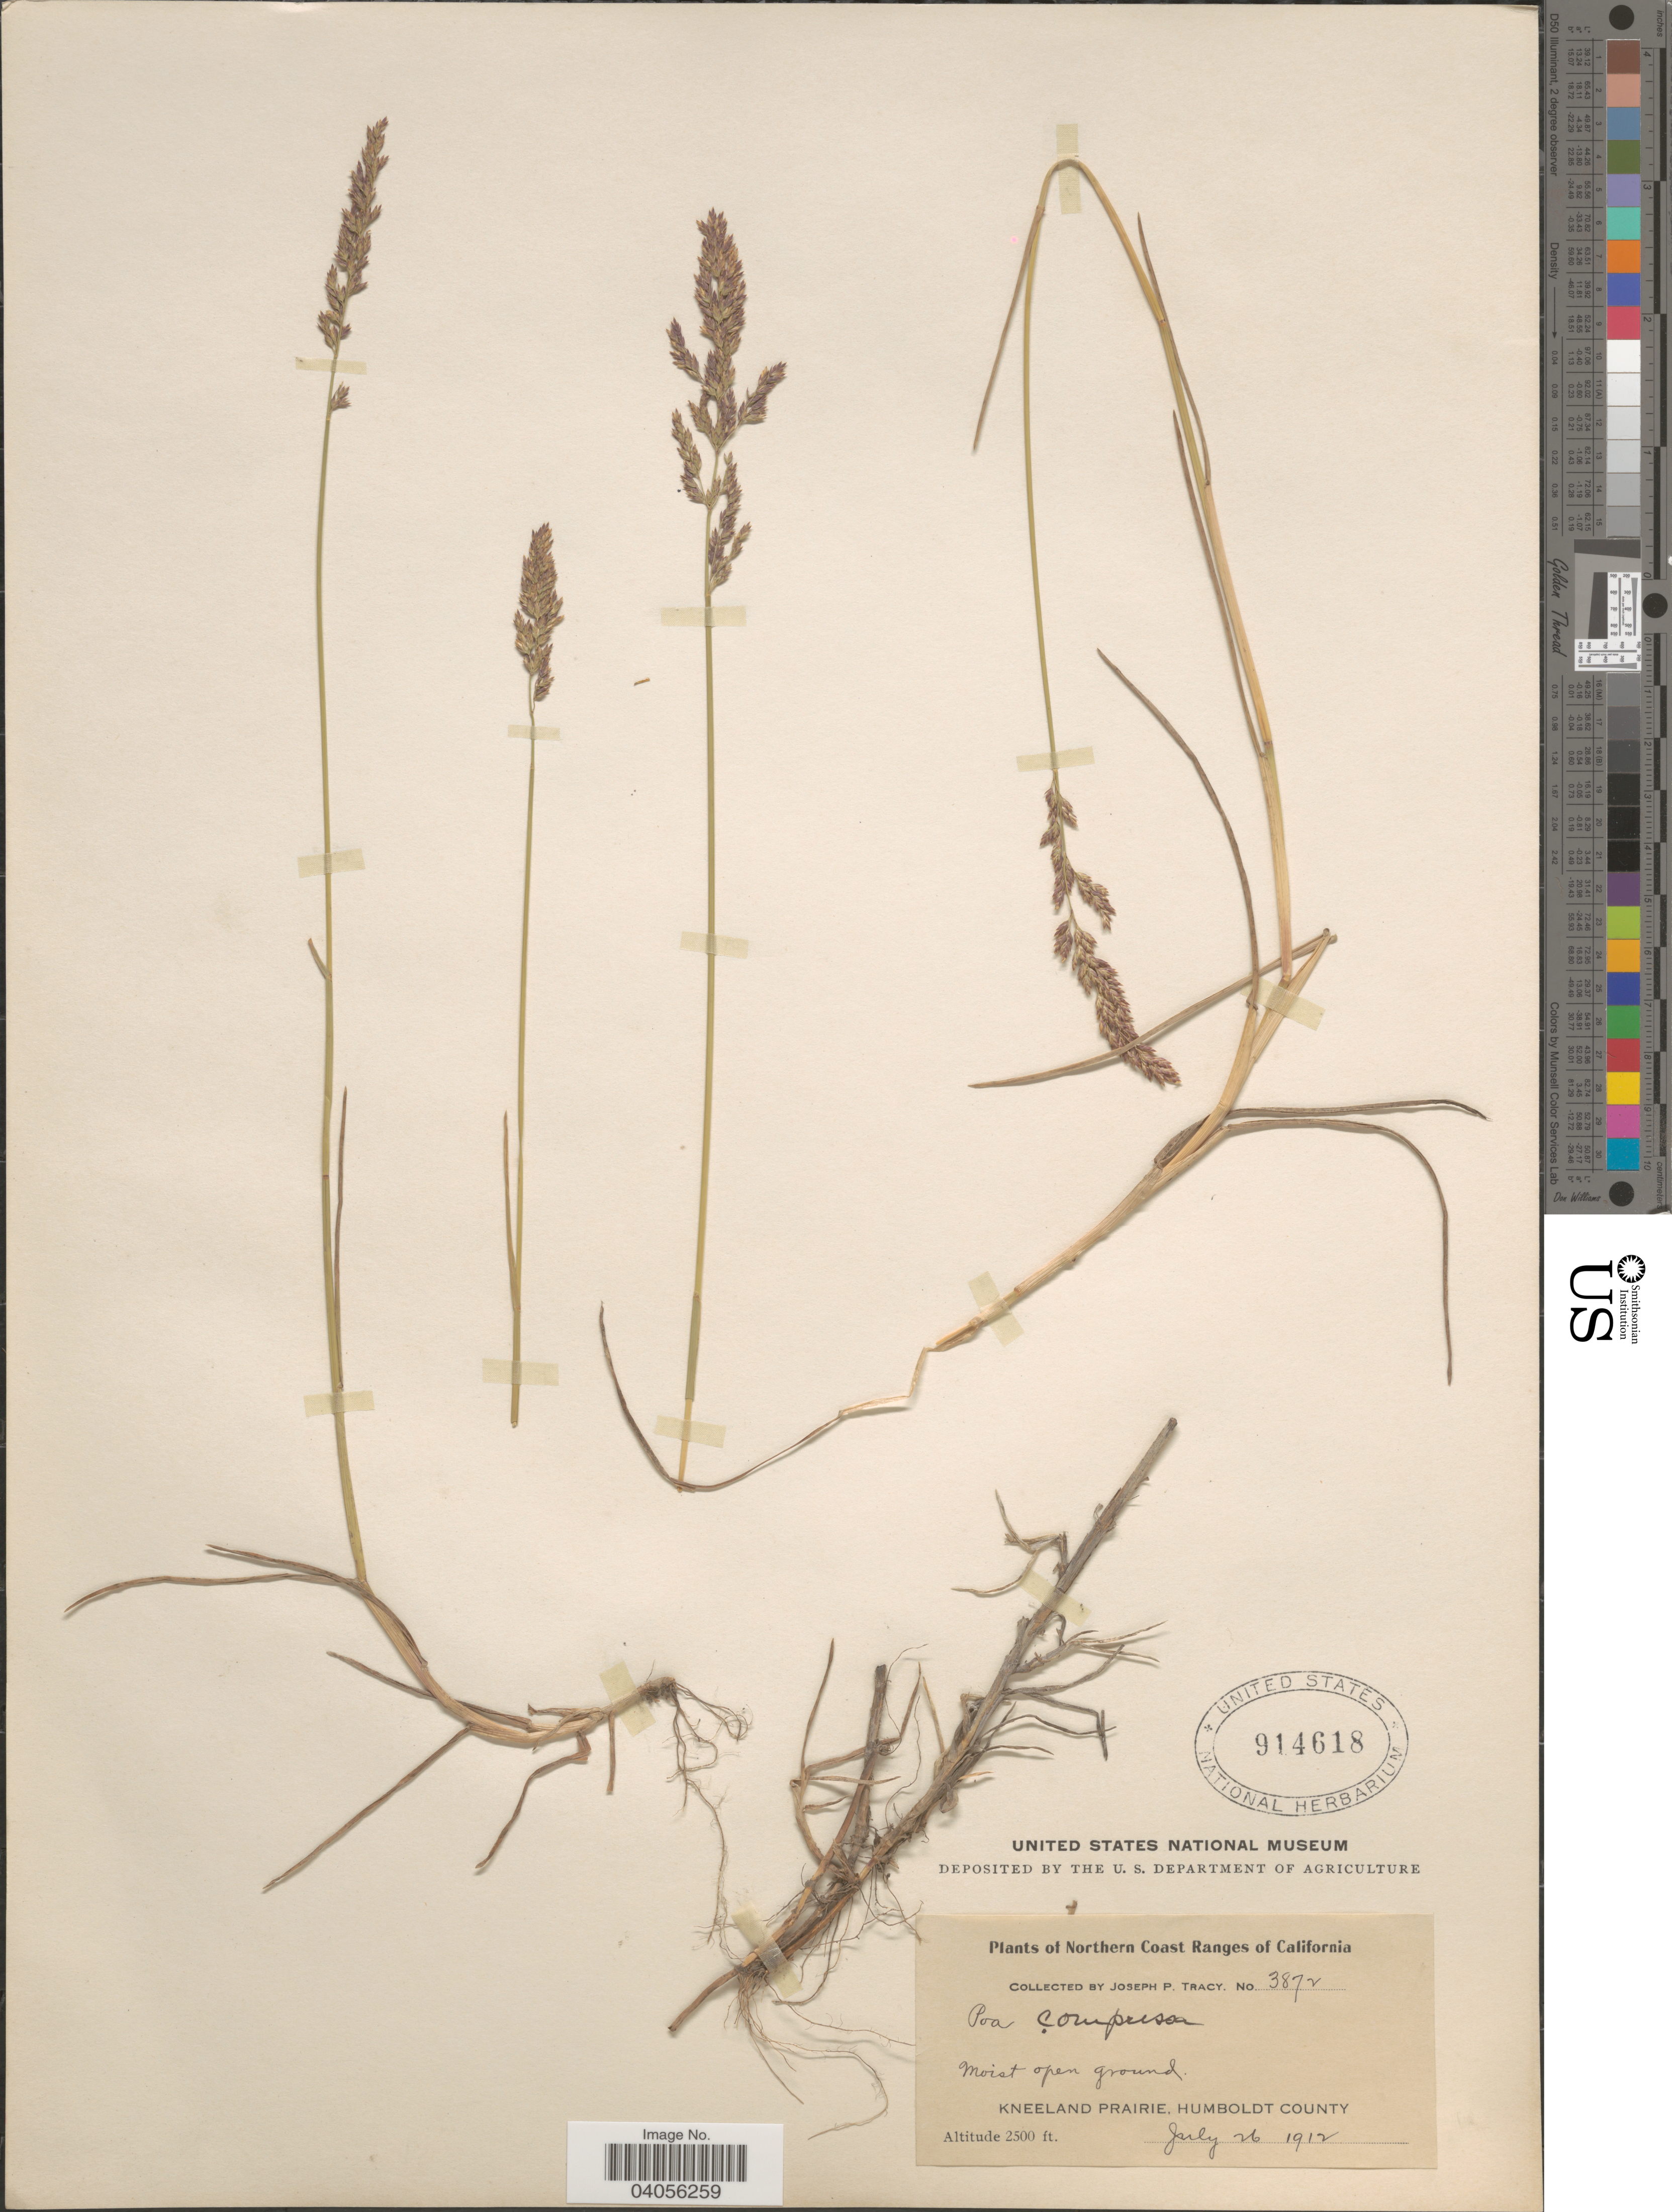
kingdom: Plantae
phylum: Tracheophyta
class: Liliopsida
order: Poales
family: Poaceae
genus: Poa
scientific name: Poa compressa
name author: L.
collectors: J. Tracy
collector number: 3872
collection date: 1912-07-26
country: United States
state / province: California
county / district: Humboldt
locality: Northern Coast Ranges of California. Kneeland Prairie, Humboldt County.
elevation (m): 762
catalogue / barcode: US 914618